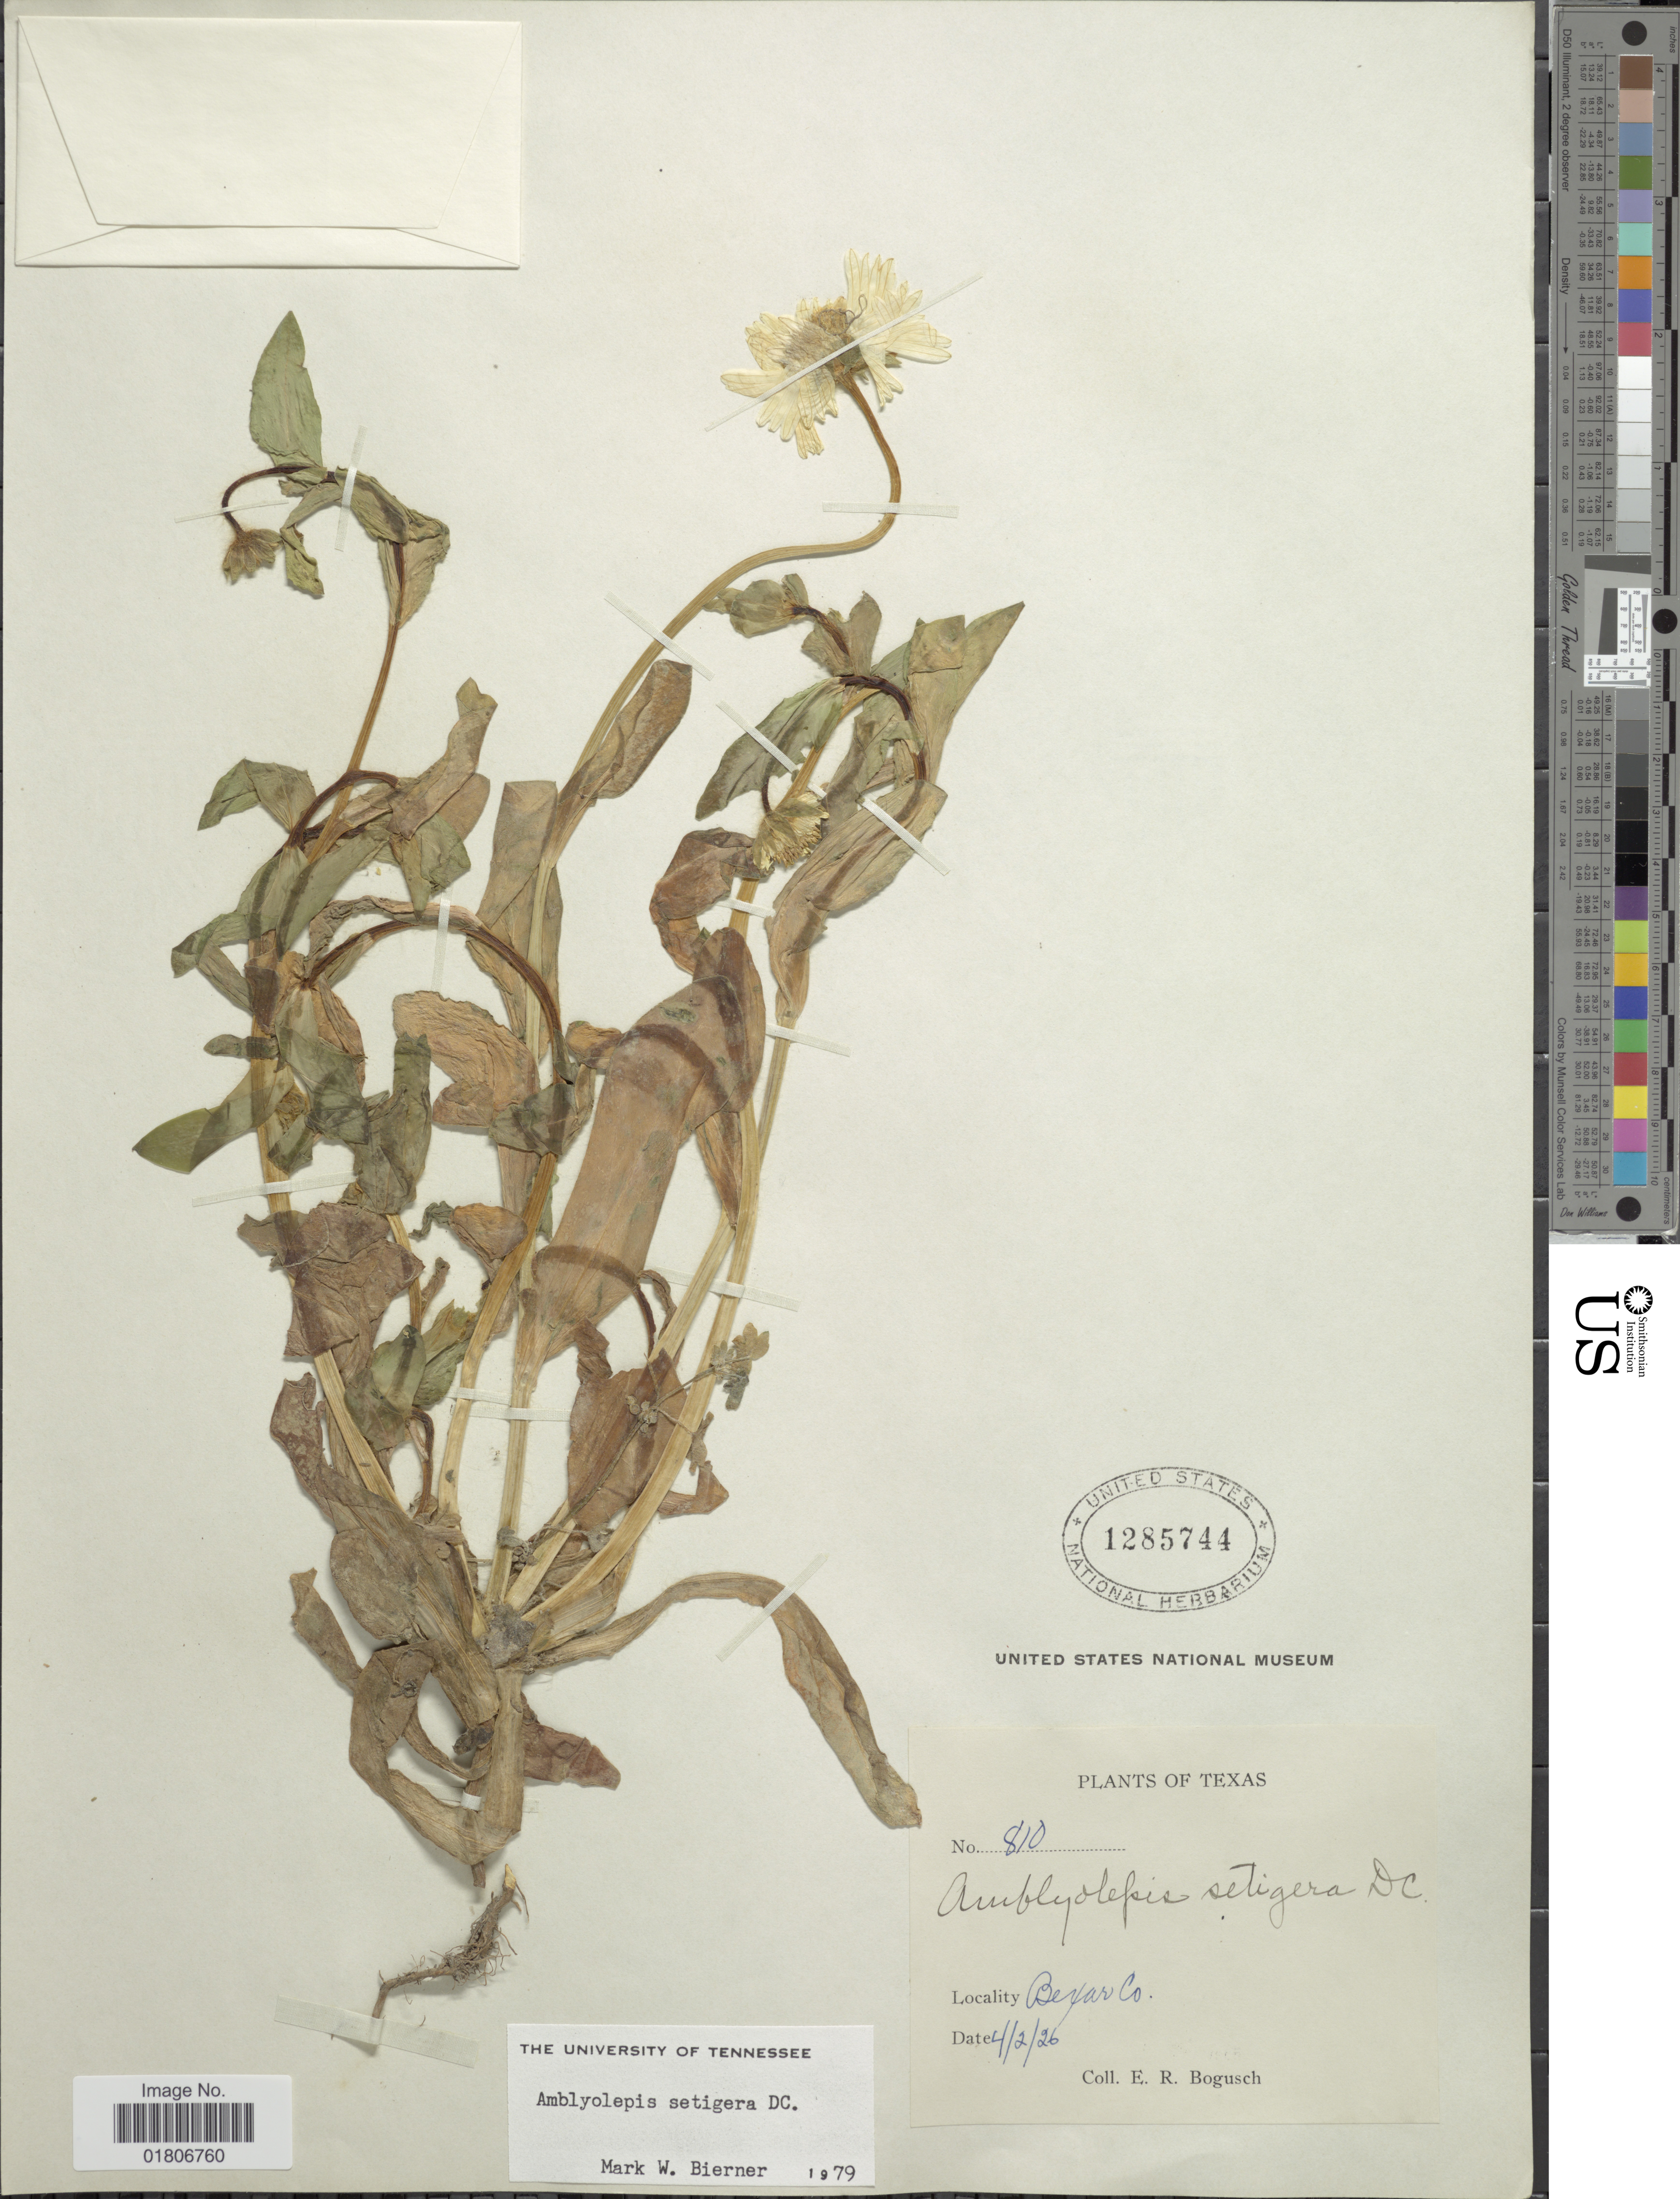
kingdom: Plantae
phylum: Tracheophyta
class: Magnoliopsida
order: Asterales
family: Asteraceae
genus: Amblyolepis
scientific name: Amblyolepis setigera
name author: DC.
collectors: E. Bogusch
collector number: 810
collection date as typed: Transcribed d/m/y: 4/2/26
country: United States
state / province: Texas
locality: Bexar Co.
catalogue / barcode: US 1285744